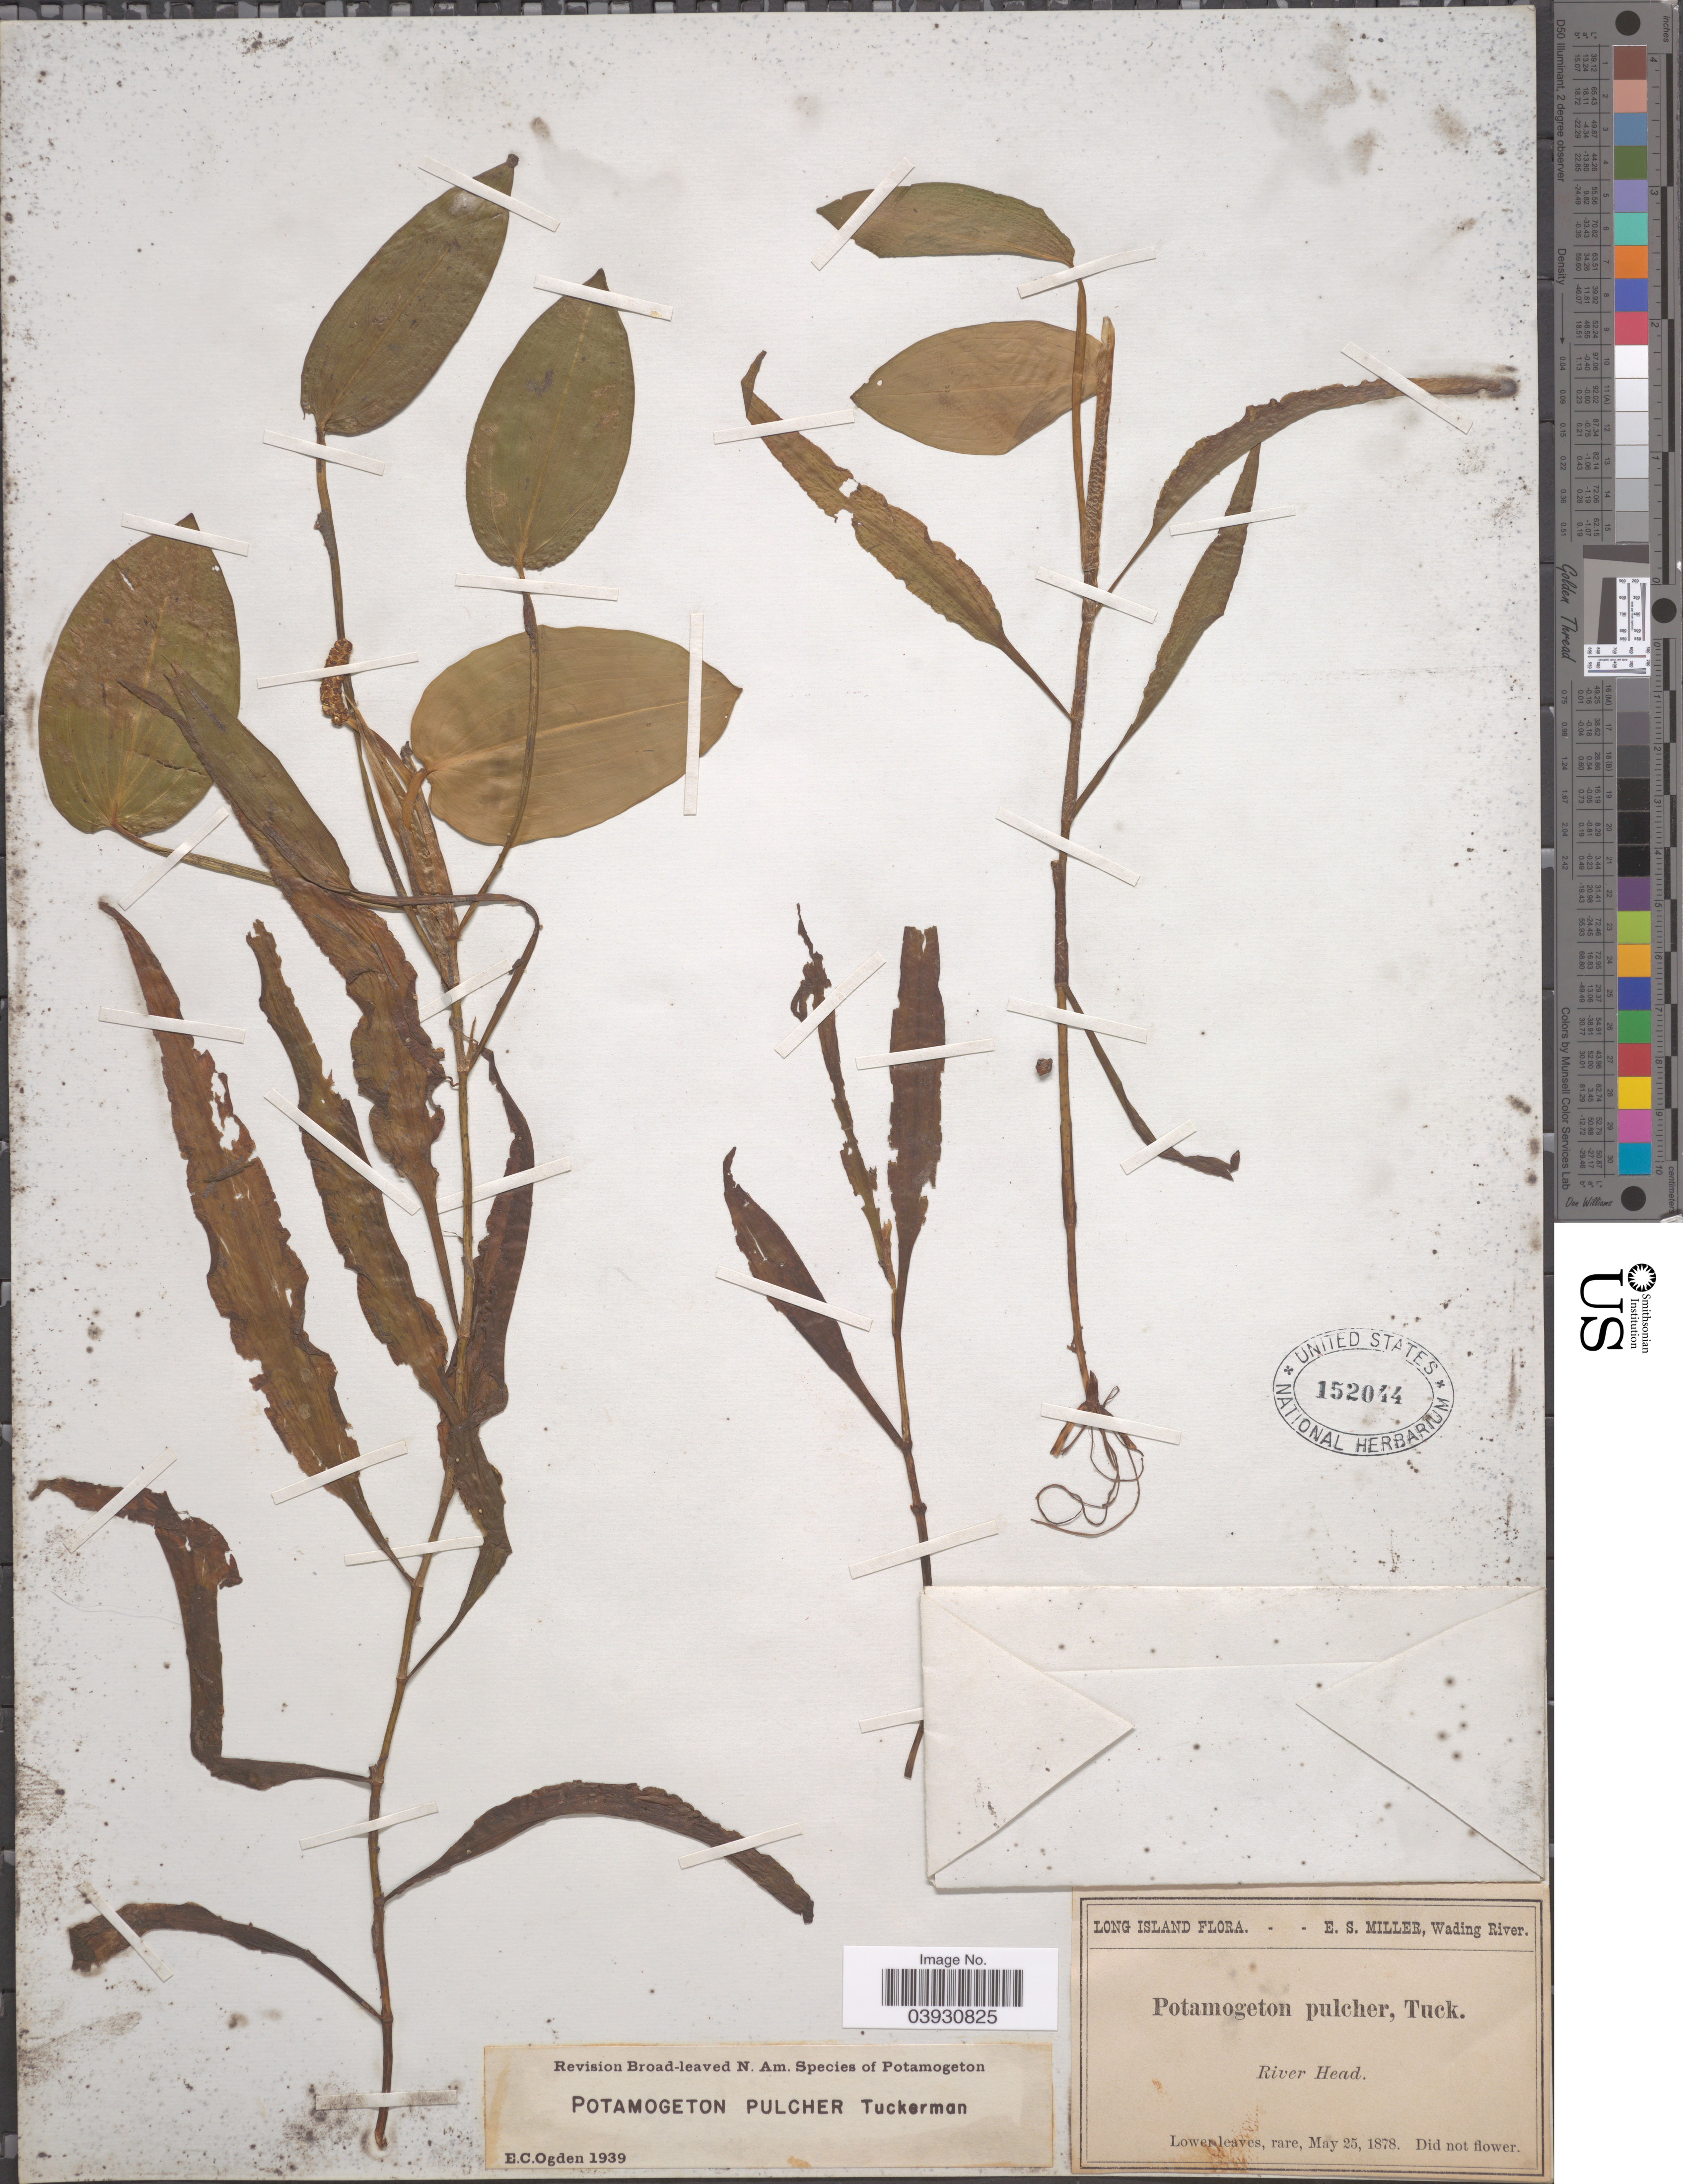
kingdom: Plantae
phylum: Tracheophyta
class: Liliopsida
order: Alismatales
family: Potamogetonaceae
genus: Potamogeton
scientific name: Potamogeton pulcher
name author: Tuck.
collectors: E. S. Miller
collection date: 1878-05-25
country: United States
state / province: New York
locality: Long Island. River Head.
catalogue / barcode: US 152044